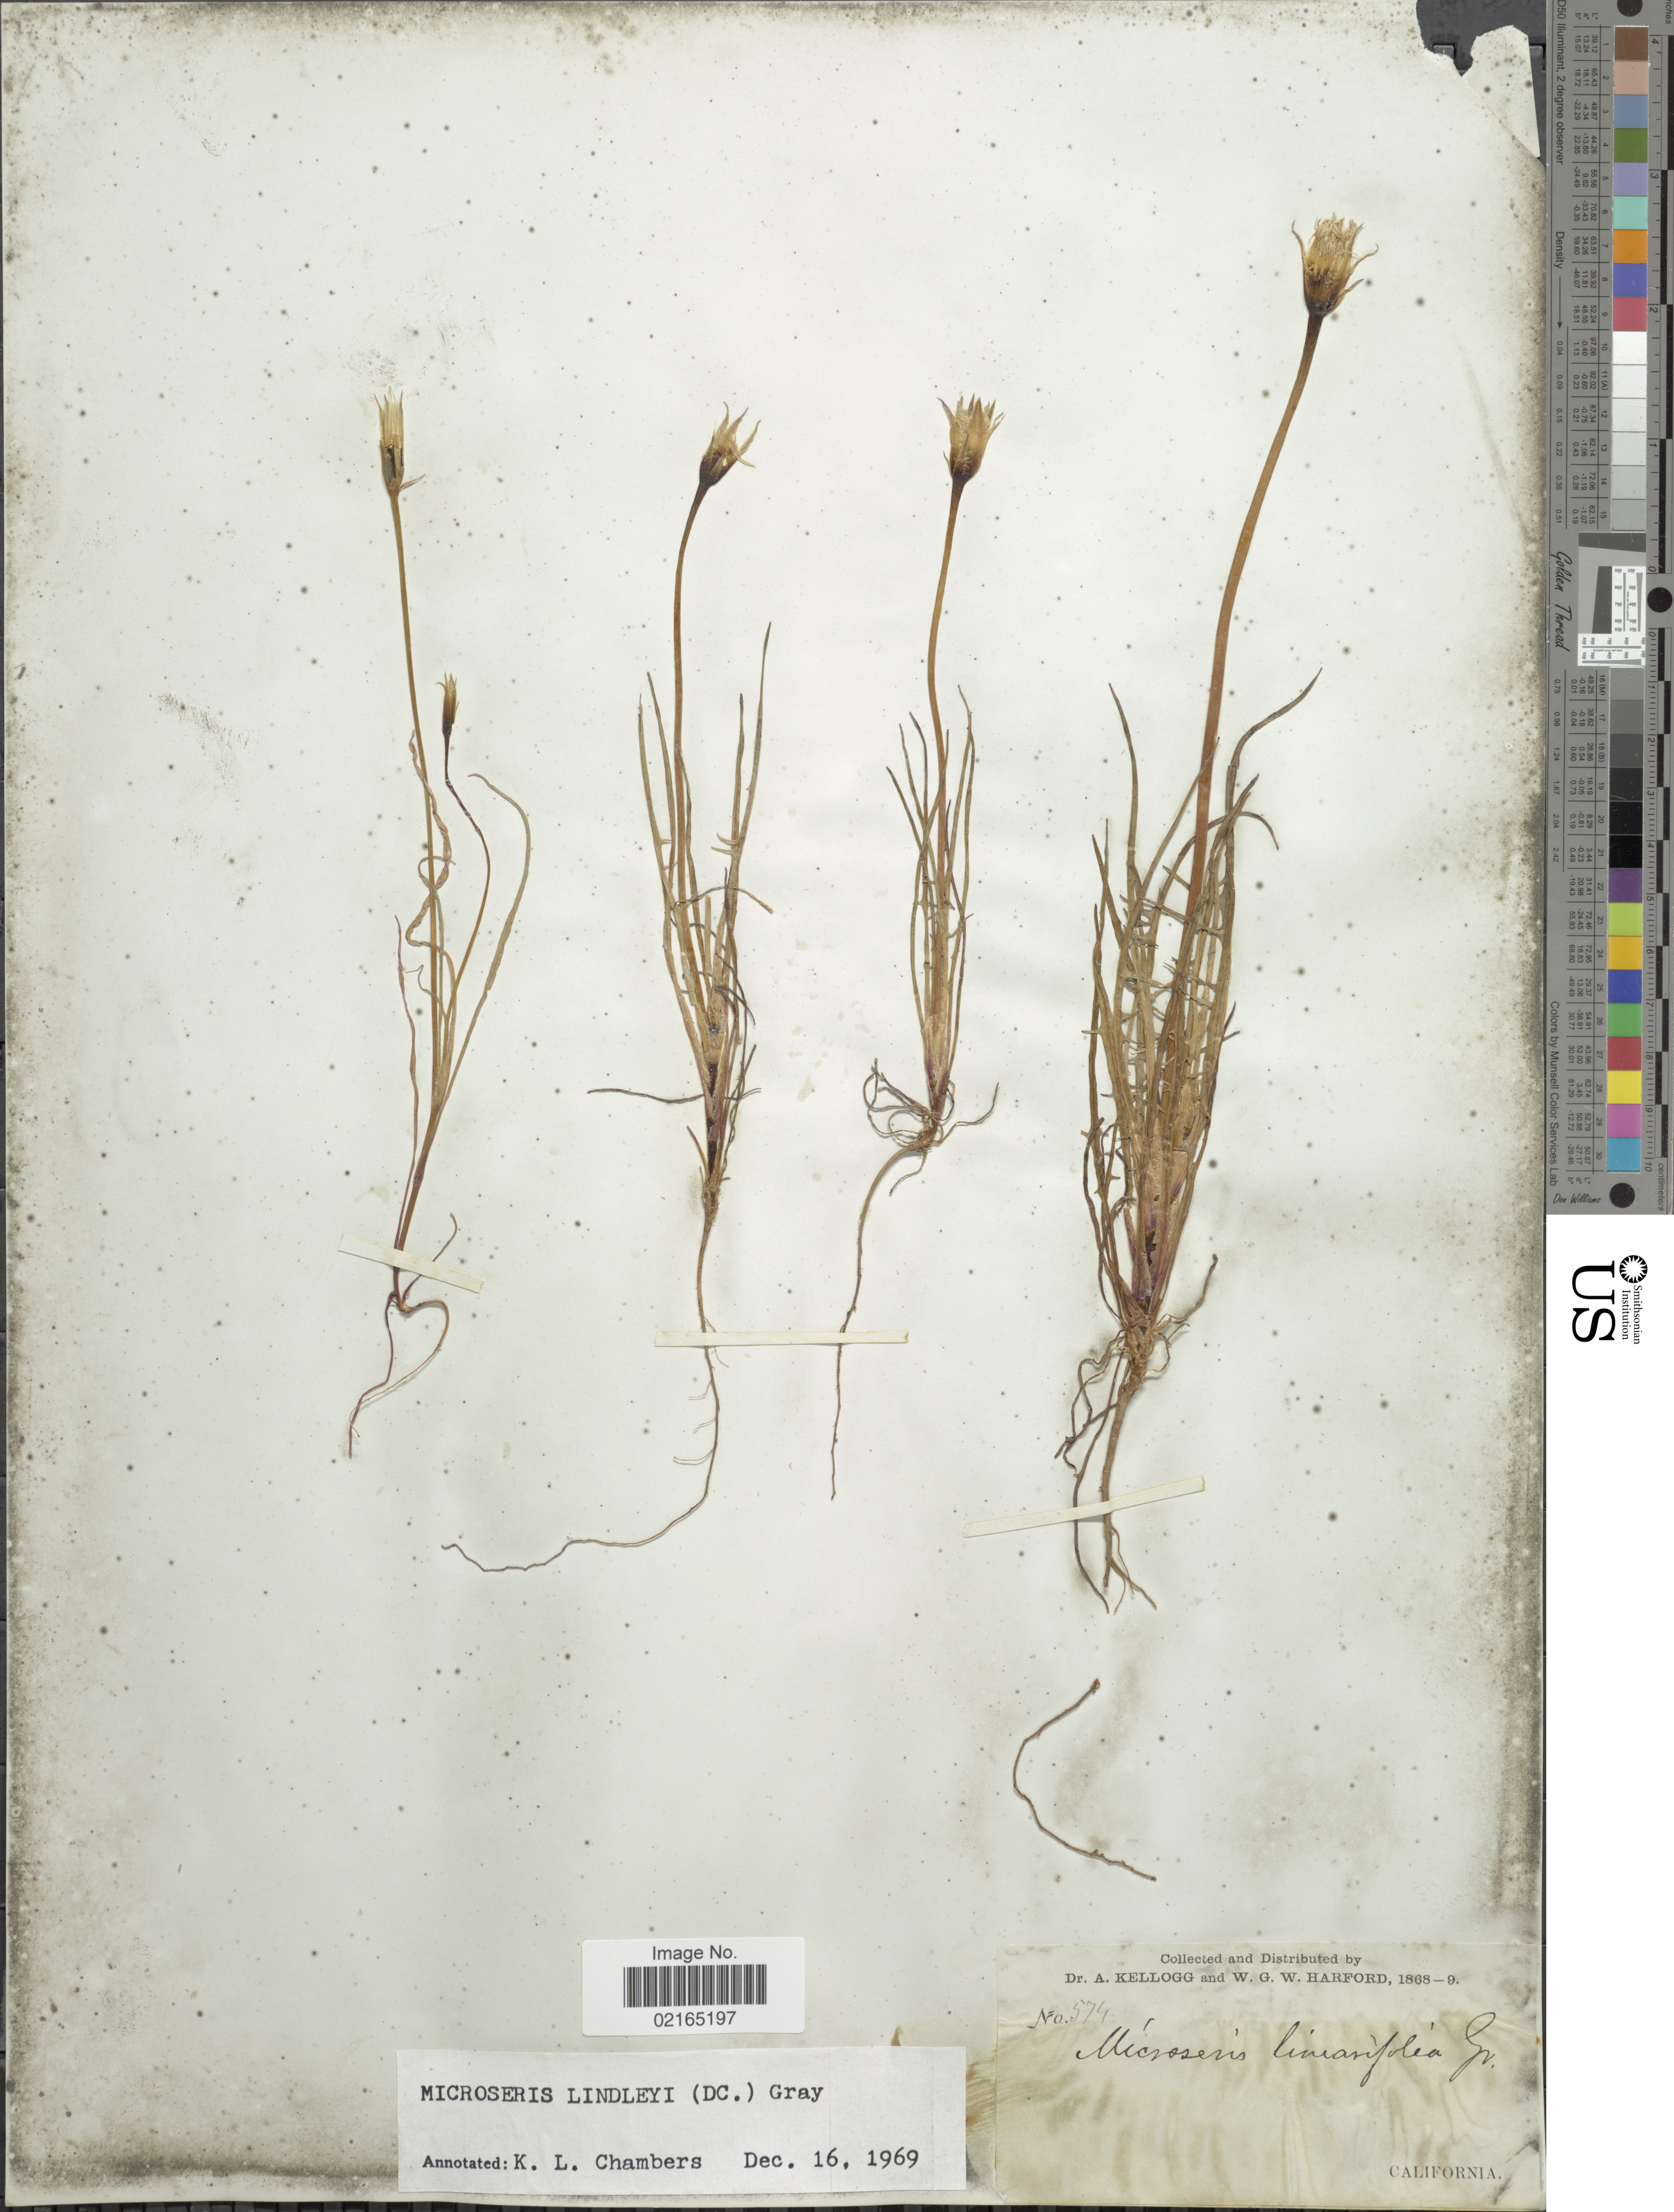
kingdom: Plantae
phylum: Tracheophyta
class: Magnoliopsida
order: Asterales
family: Asteraceae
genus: Uropappus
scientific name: Uropappus lindleyi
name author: (DC.) Nutt.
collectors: A. Kellogg & W. G. W. Harford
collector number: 574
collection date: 1868/1869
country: United States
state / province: California